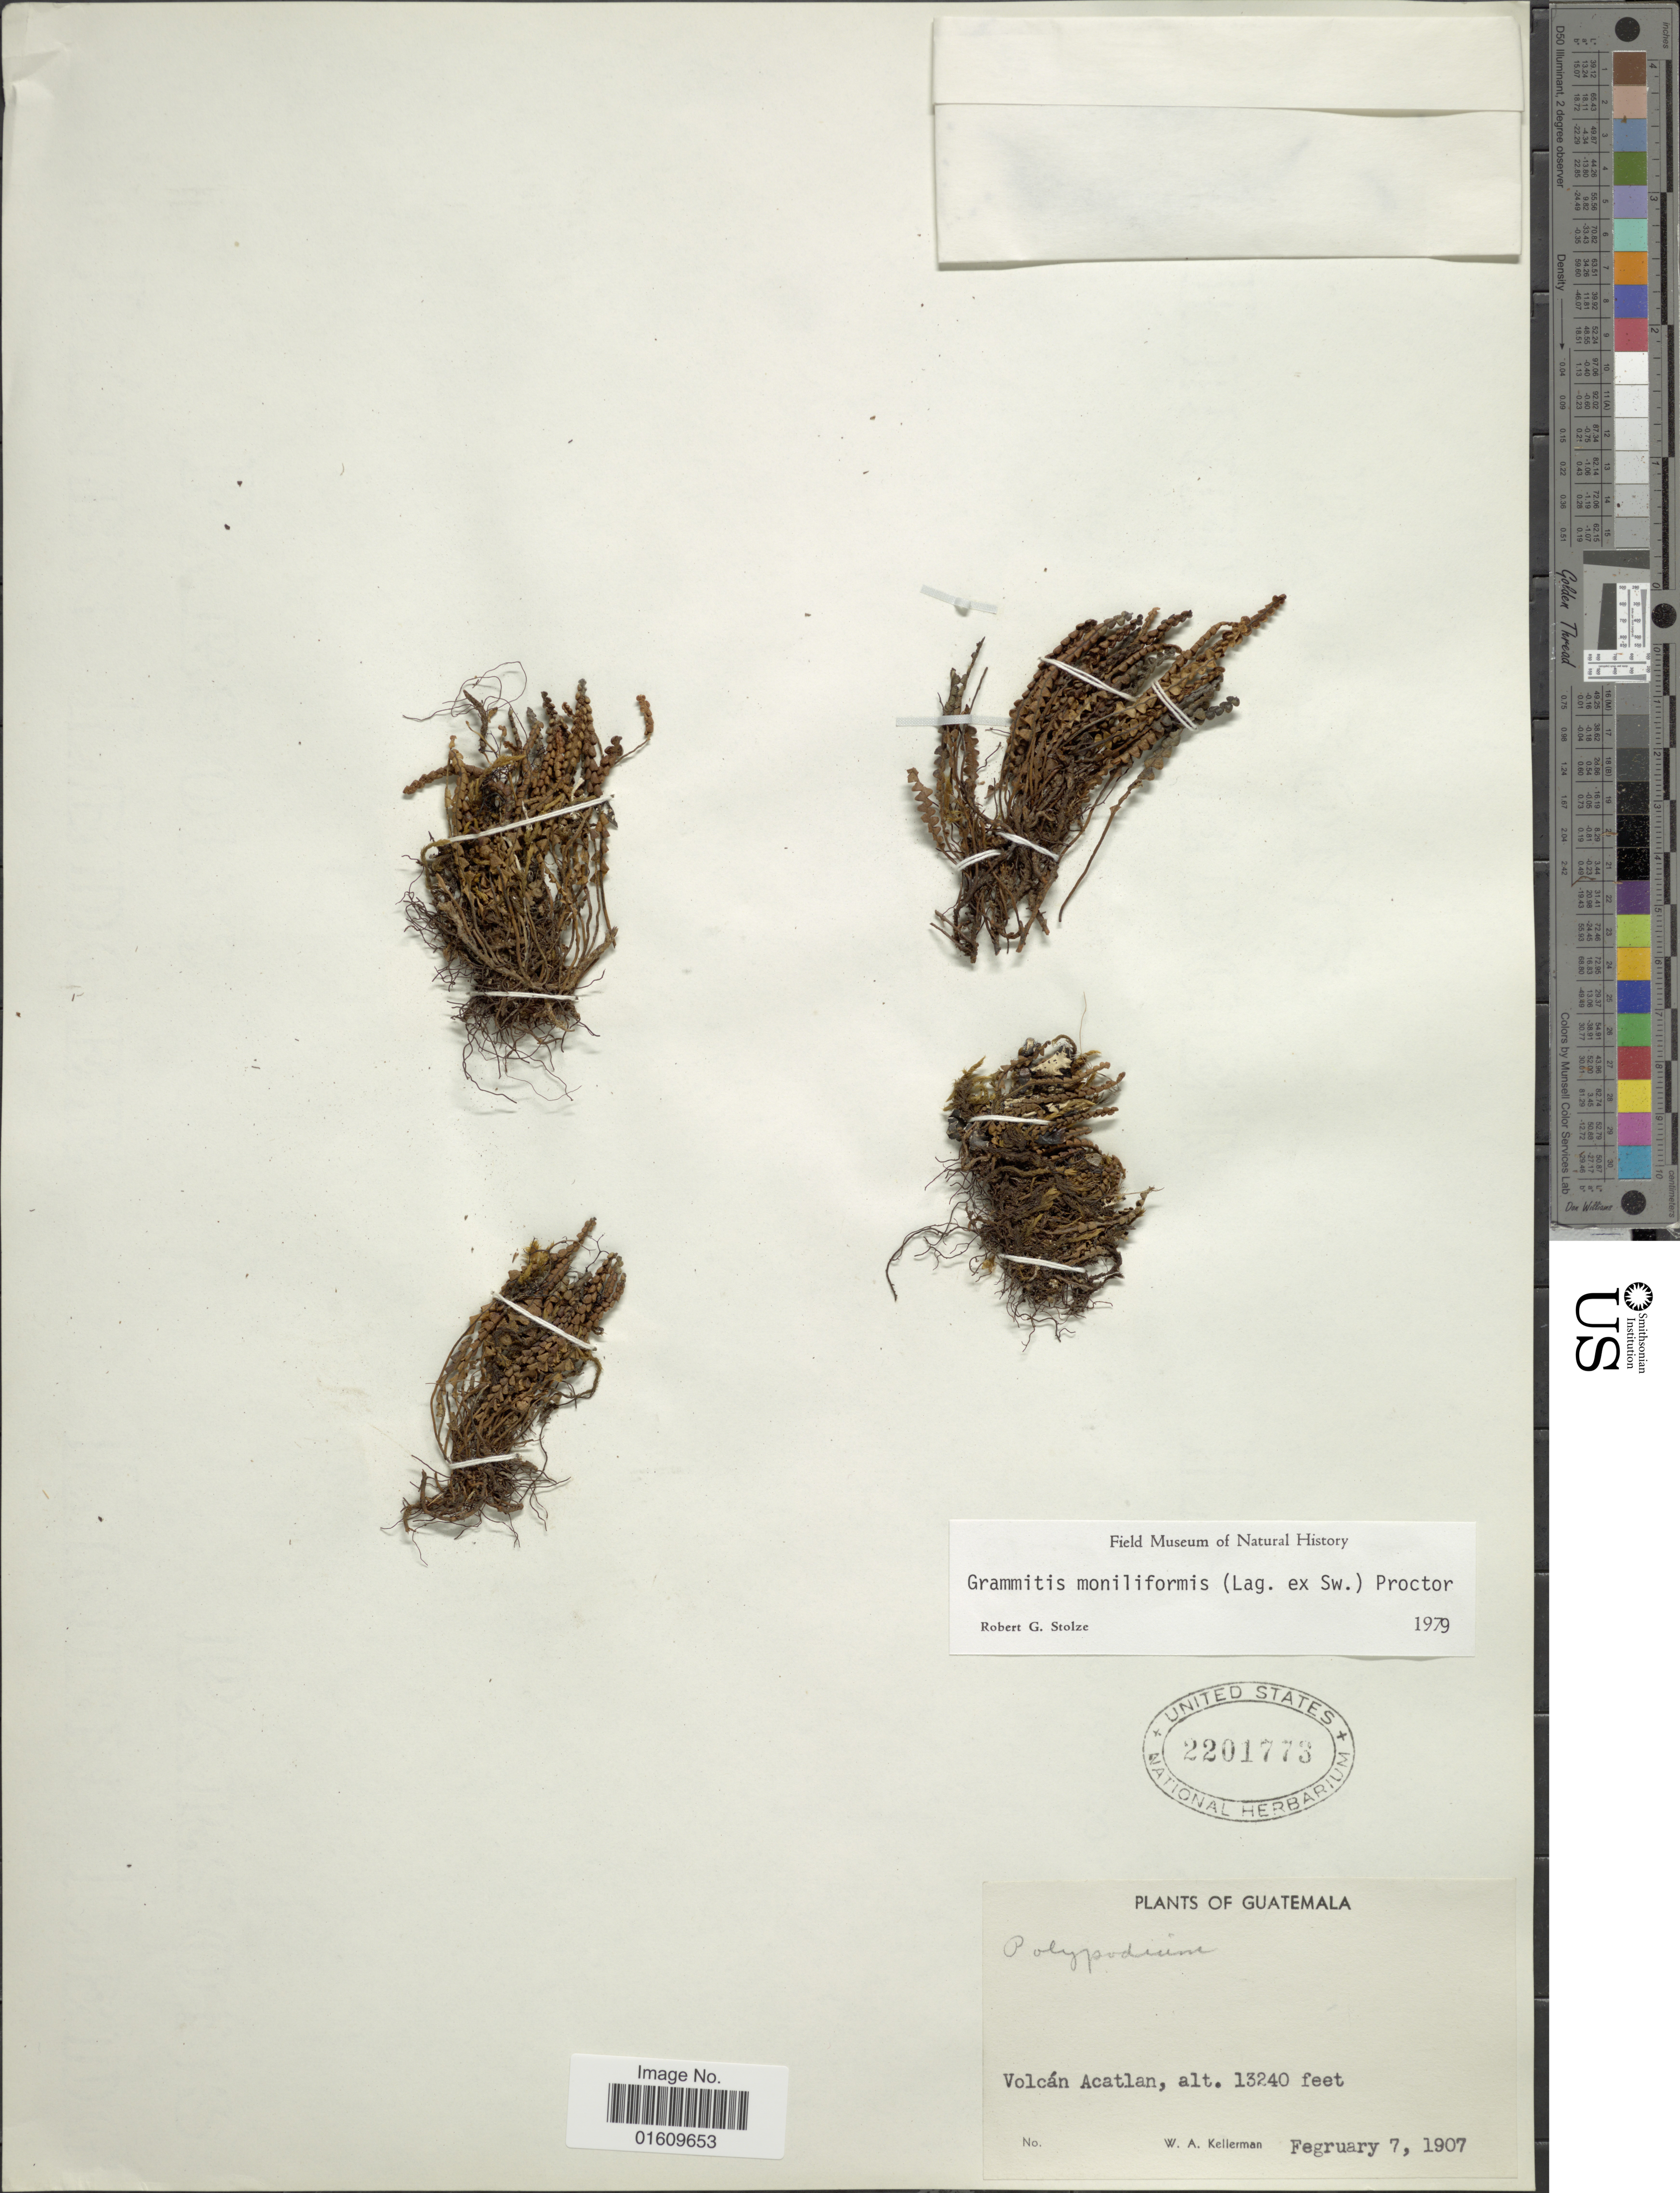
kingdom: Plantae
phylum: Tracheophyta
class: Polypodiopsida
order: Polypodiales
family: Polypodiaceae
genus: Melpomene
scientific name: Melpomene moniliformis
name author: (Lag. ex Sw.) A.R. Sm. & R.C. Moran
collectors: W. Kellerman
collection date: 1907-02-07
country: Guatemala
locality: Volcan Acatlan.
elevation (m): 4036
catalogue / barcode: US 2201773